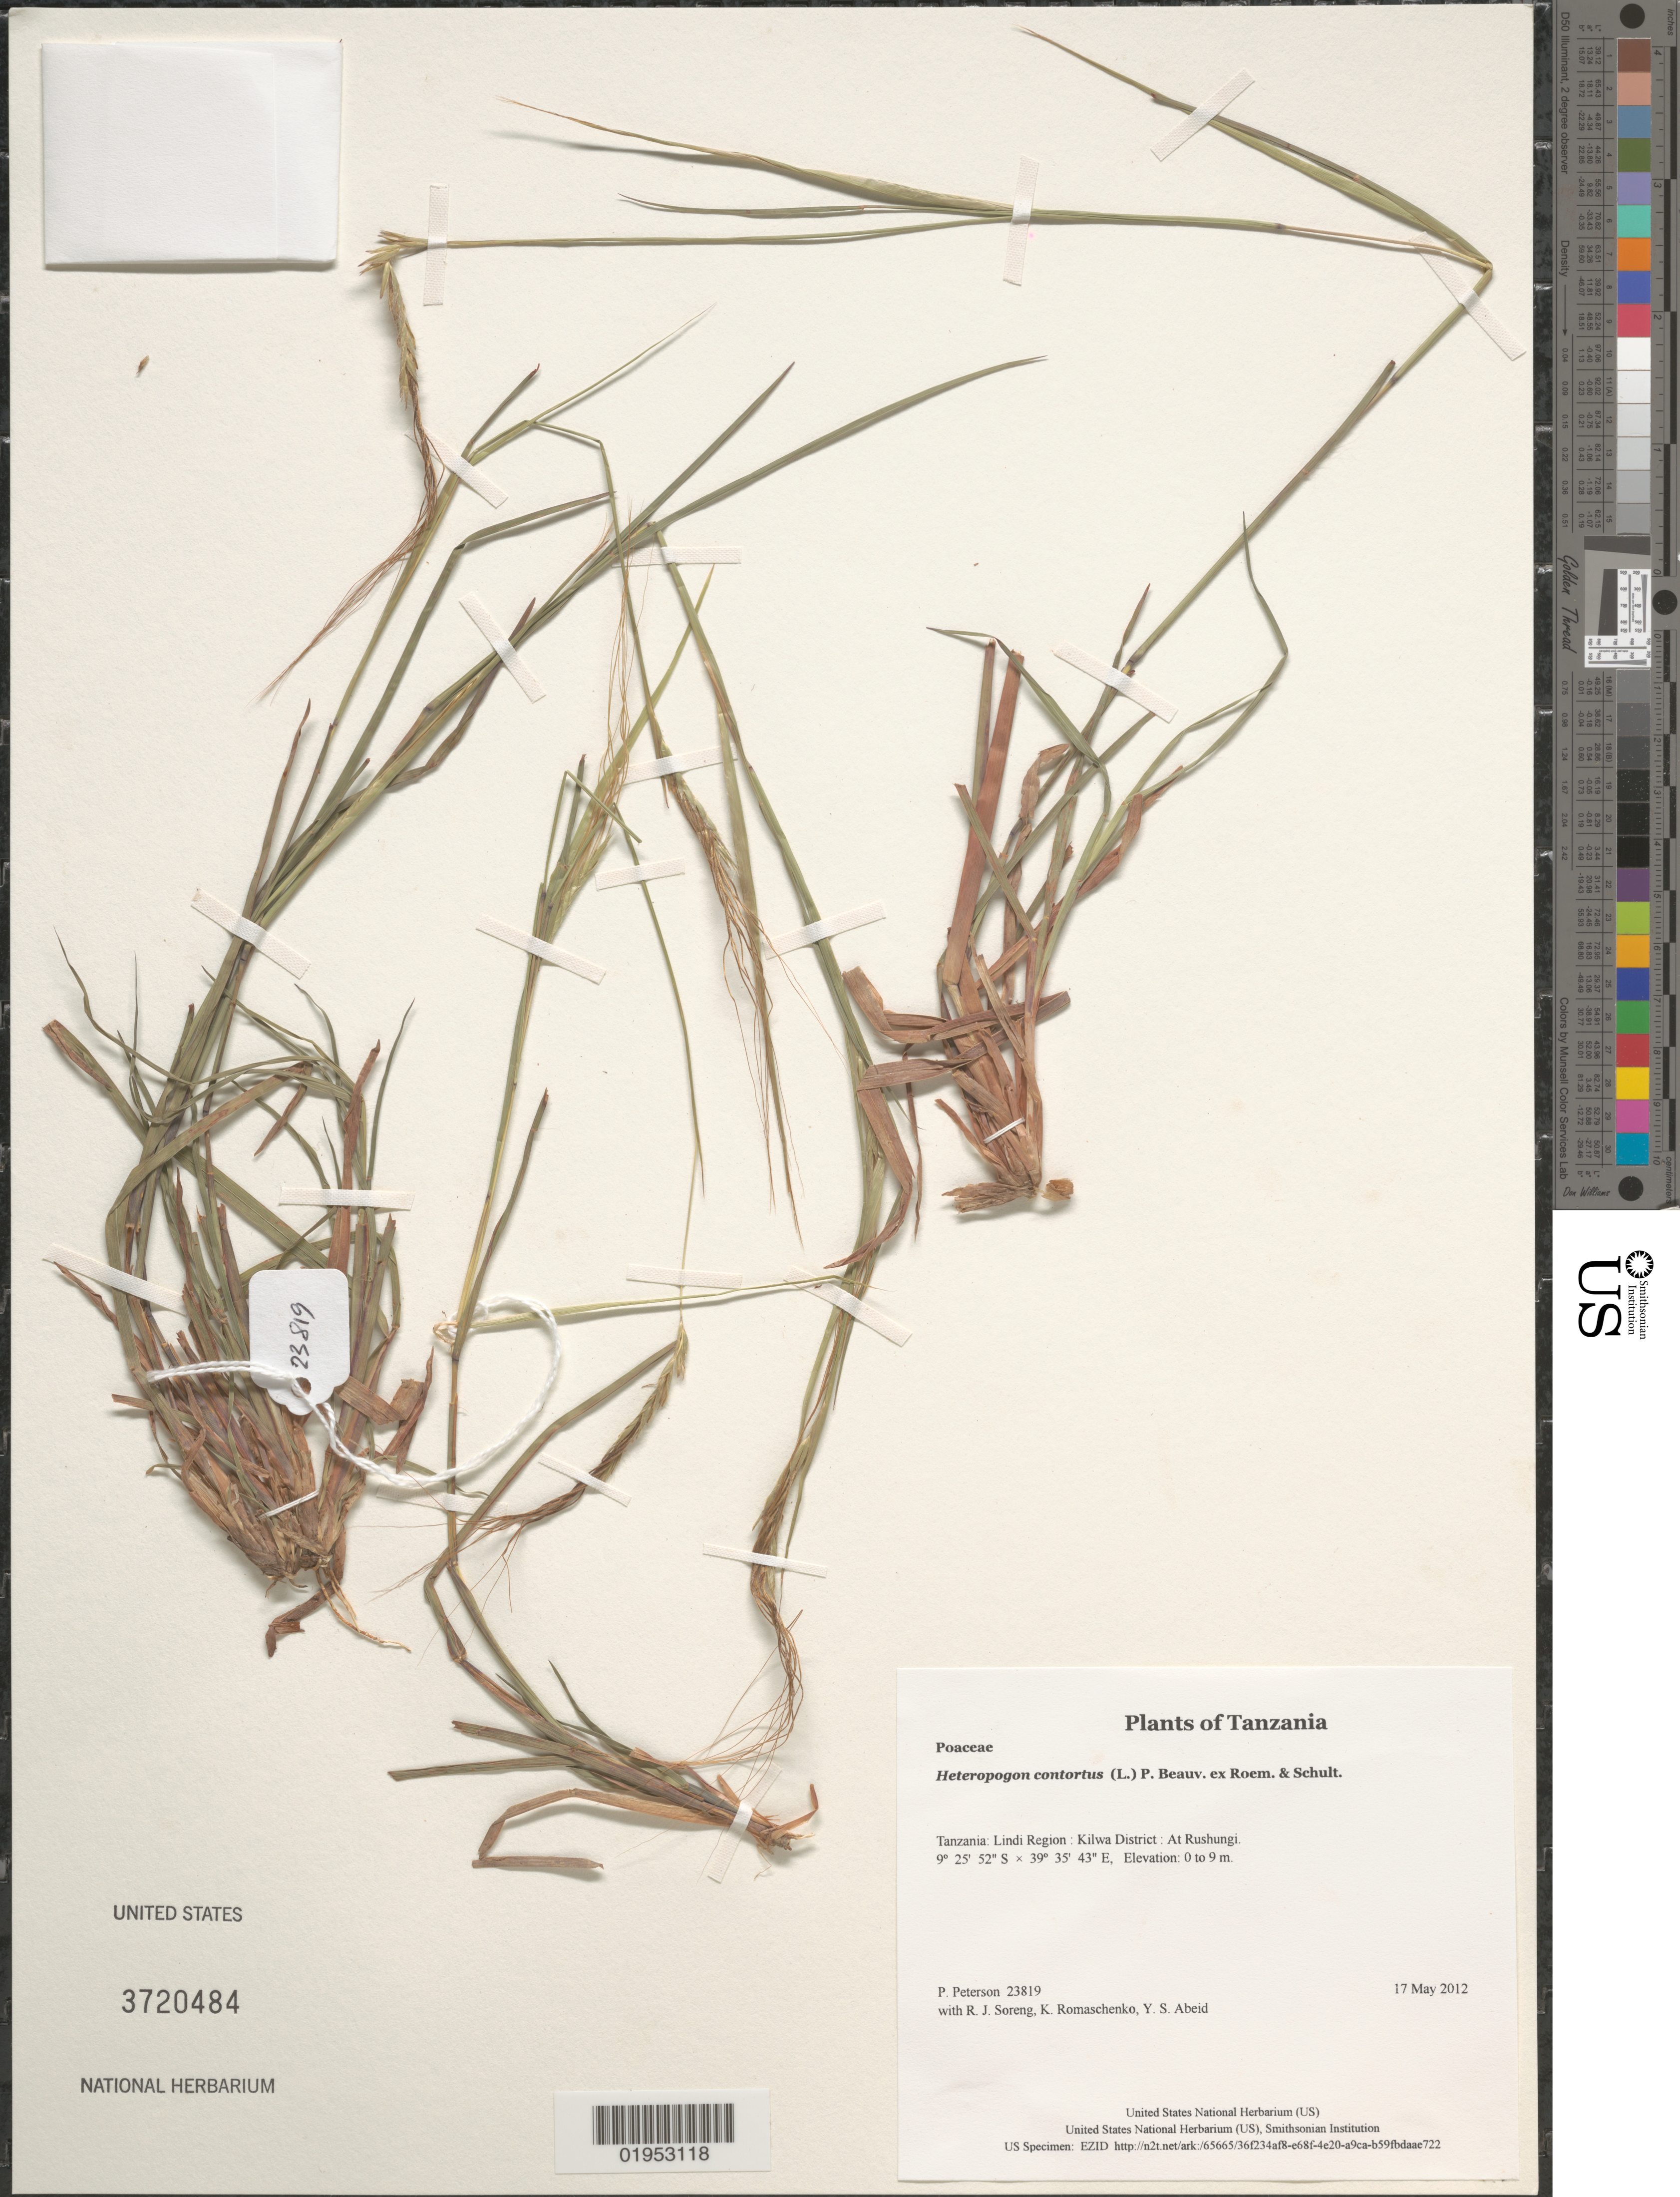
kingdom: Plantae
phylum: Tracheophyta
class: Liliopsida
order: Poales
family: Poaceae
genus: Heteropogon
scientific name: Heteropogon contortus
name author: (L.) P. Beauv. ex Roem. & Schult.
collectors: P. M. Peterson, R. J. Soreng, K. Romaschenko & Y. Abeid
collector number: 23819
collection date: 2012-05-17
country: Tanzania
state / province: Lindi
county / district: Kilwa District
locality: At Rushungi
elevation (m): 0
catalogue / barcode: US 3720484